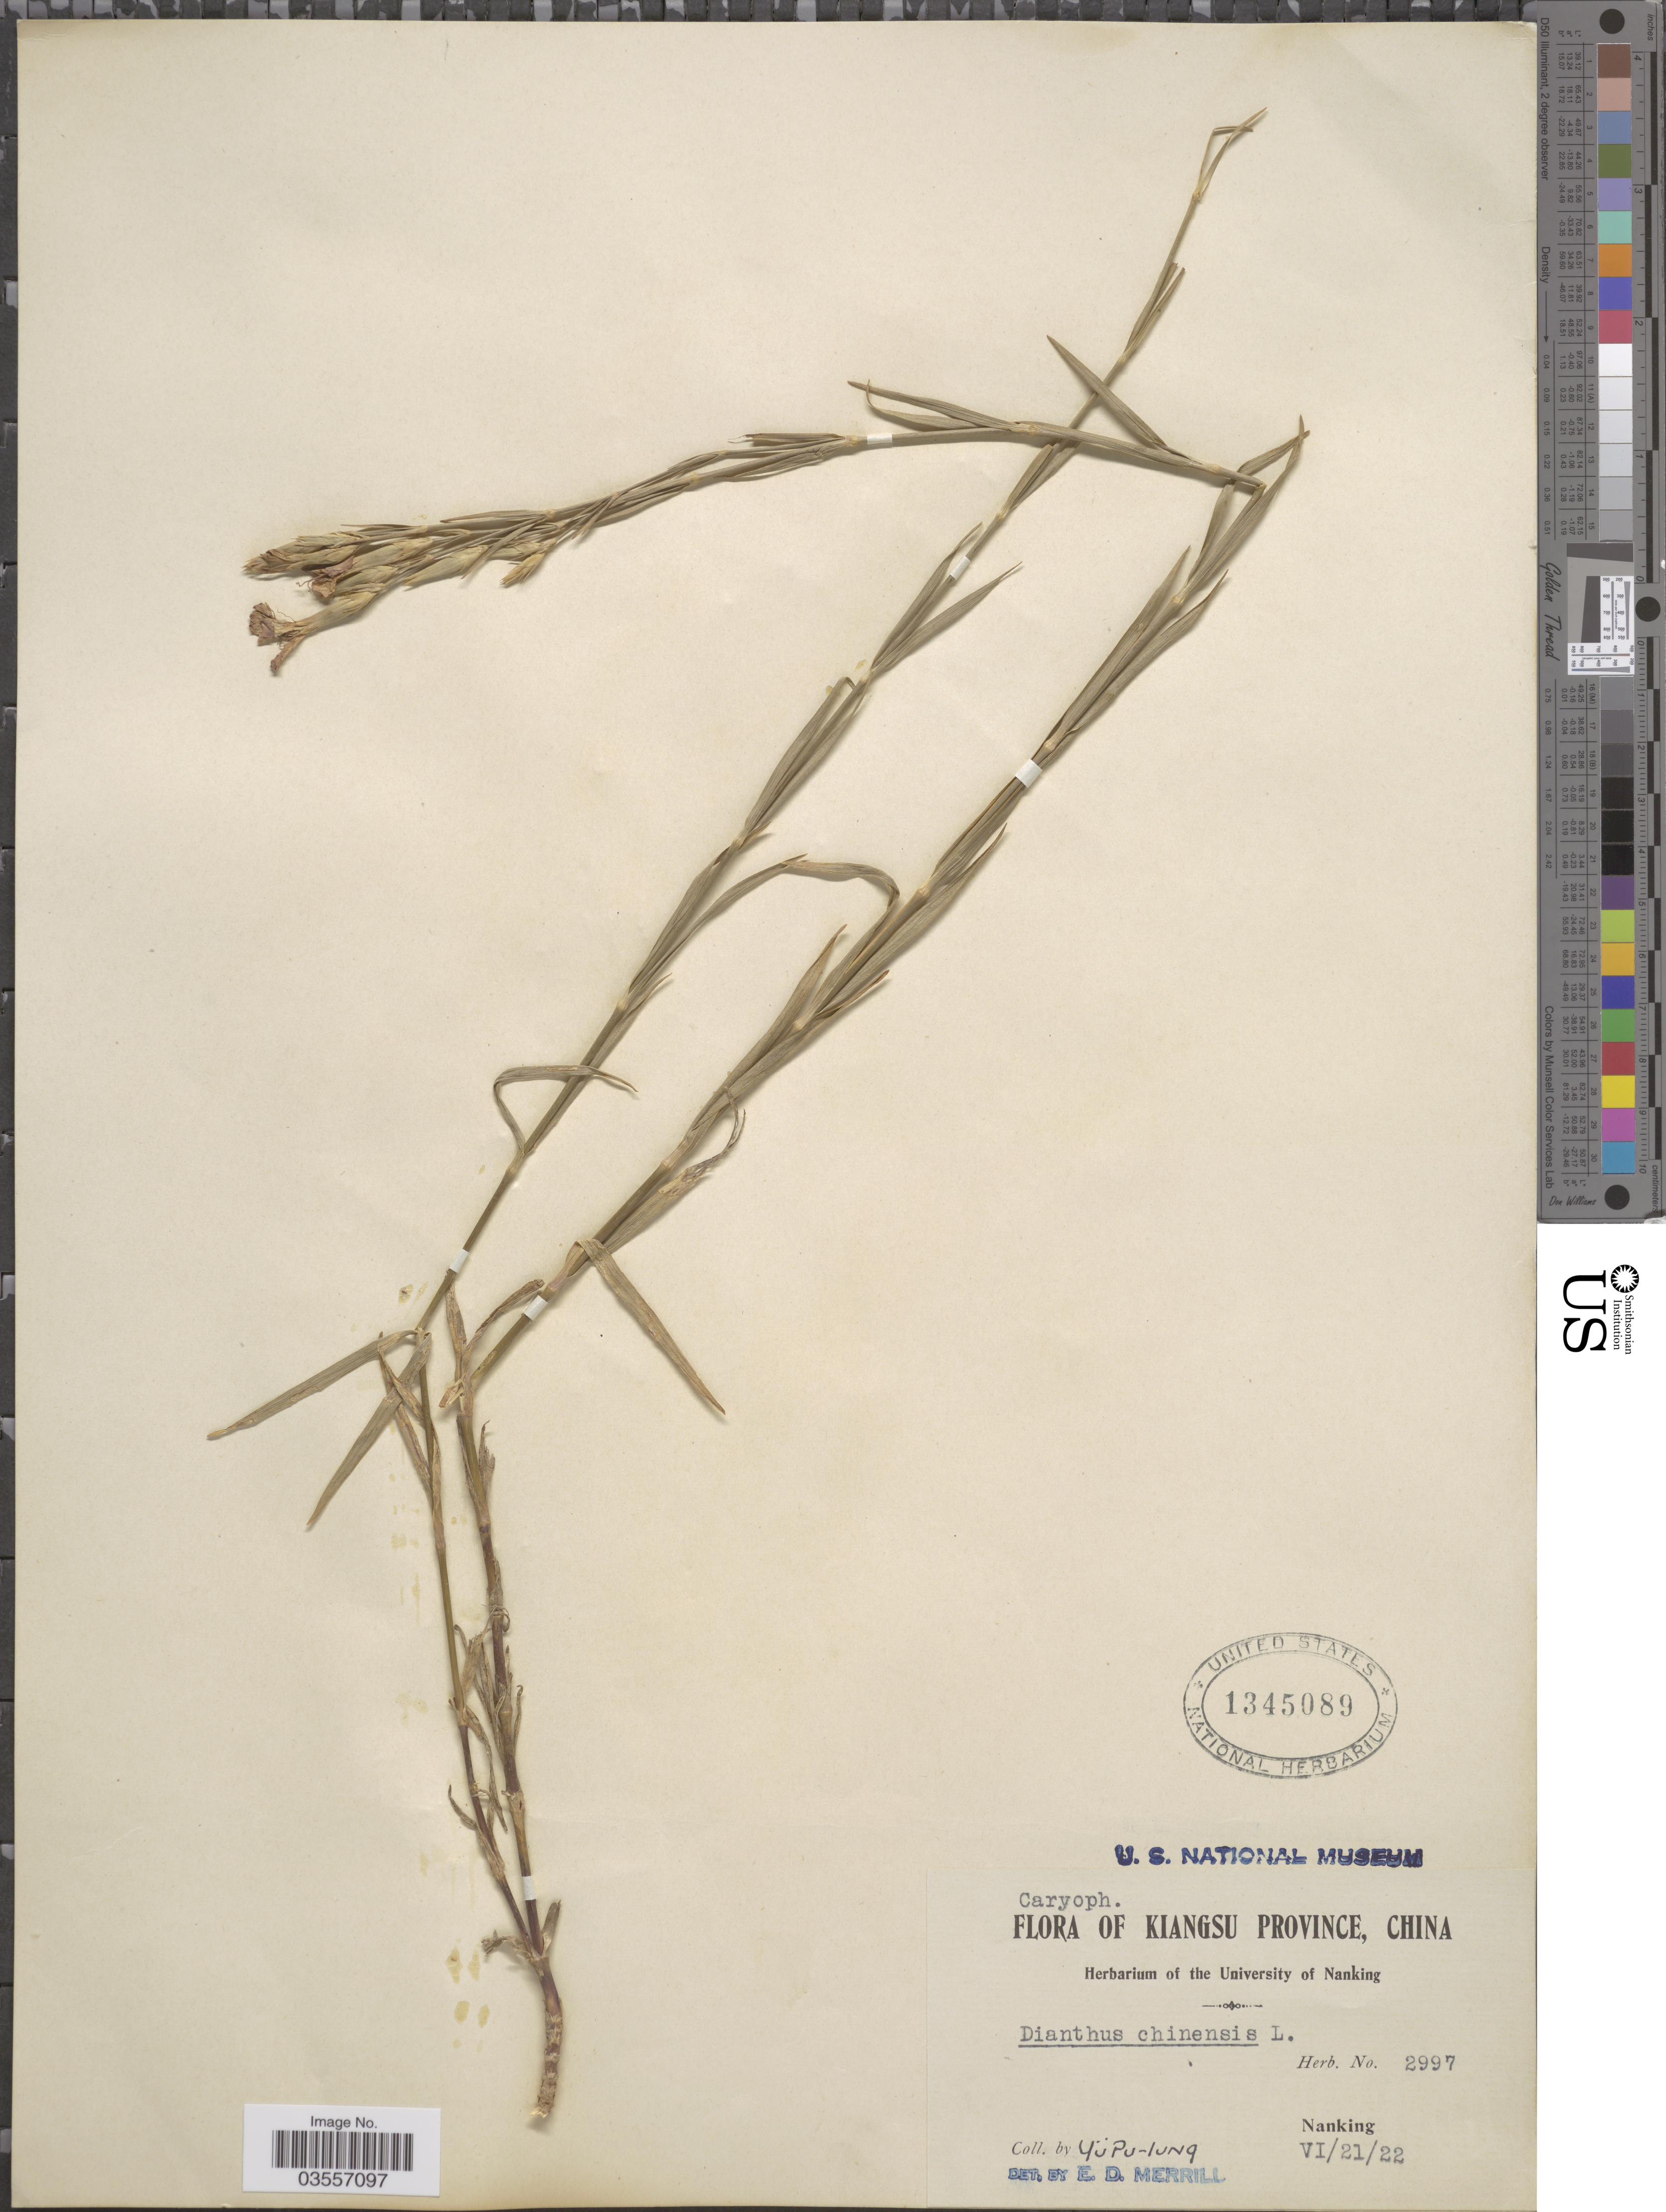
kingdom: Plantae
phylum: Tracheophyta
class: Magnoliopsida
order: Caryophyllales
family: Caryophyllaceae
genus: Dianthus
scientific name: Dianthus chinensis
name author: L.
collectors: -. Yu Pu-lung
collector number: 2997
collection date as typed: Transcribed d/m/y: 21/6/22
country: China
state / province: Jiangsu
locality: Kiangsu Province. Nanking.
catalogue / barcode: US 1345089